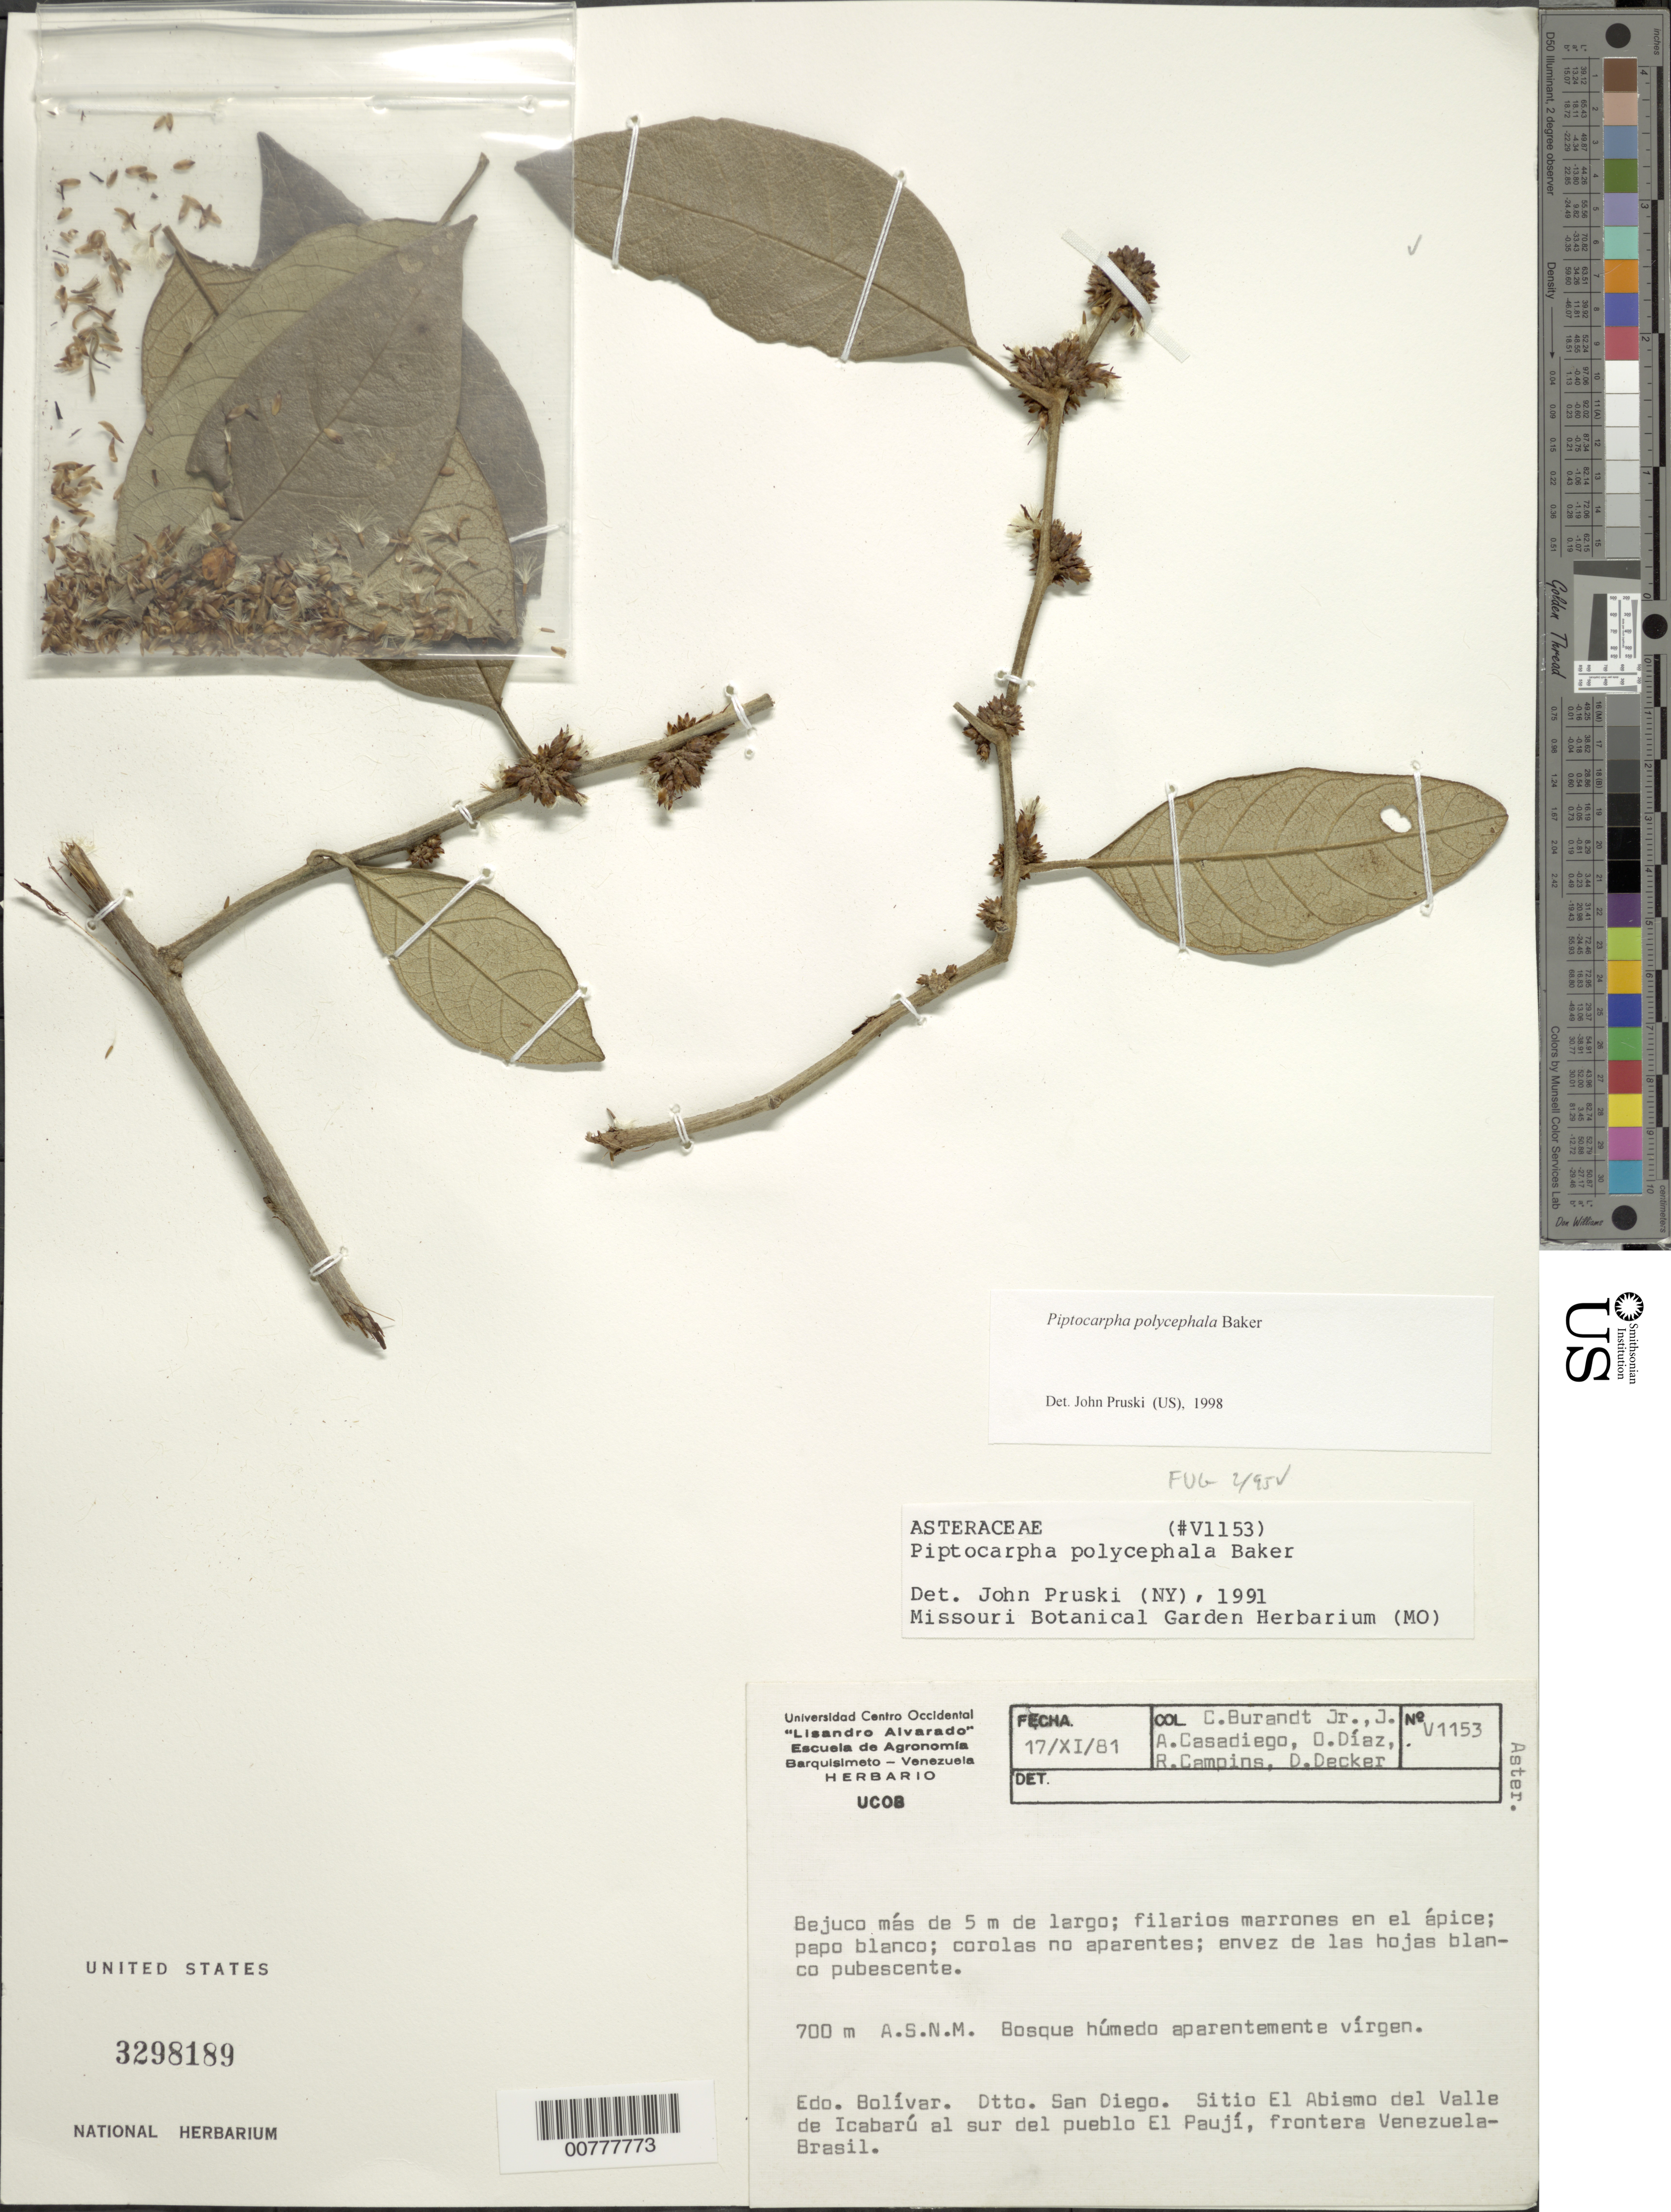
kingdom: Plantae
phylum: Tracheophyta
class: Magnoliopsida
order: Asterales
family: Asteraceae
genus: Piptocarpha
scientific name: Piptocarpha polycephala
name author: Baker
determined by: Pruski, J. F.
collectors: C. Burandt Jr., J. Casadiego, O. Diaz, R. Campins & D. Decker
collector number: V 1153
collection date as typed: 17-Nov-81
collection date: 1981-11-17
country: Venezuela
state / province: Bolívar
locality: Dpto. San Diego, El Abismo del Valle de Icabaru al sur del pueblo El Pauji, frontere Venezuela-Brasil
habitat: Bosque humedo aparentemente virgen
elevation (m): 700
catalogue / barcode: US 3298189